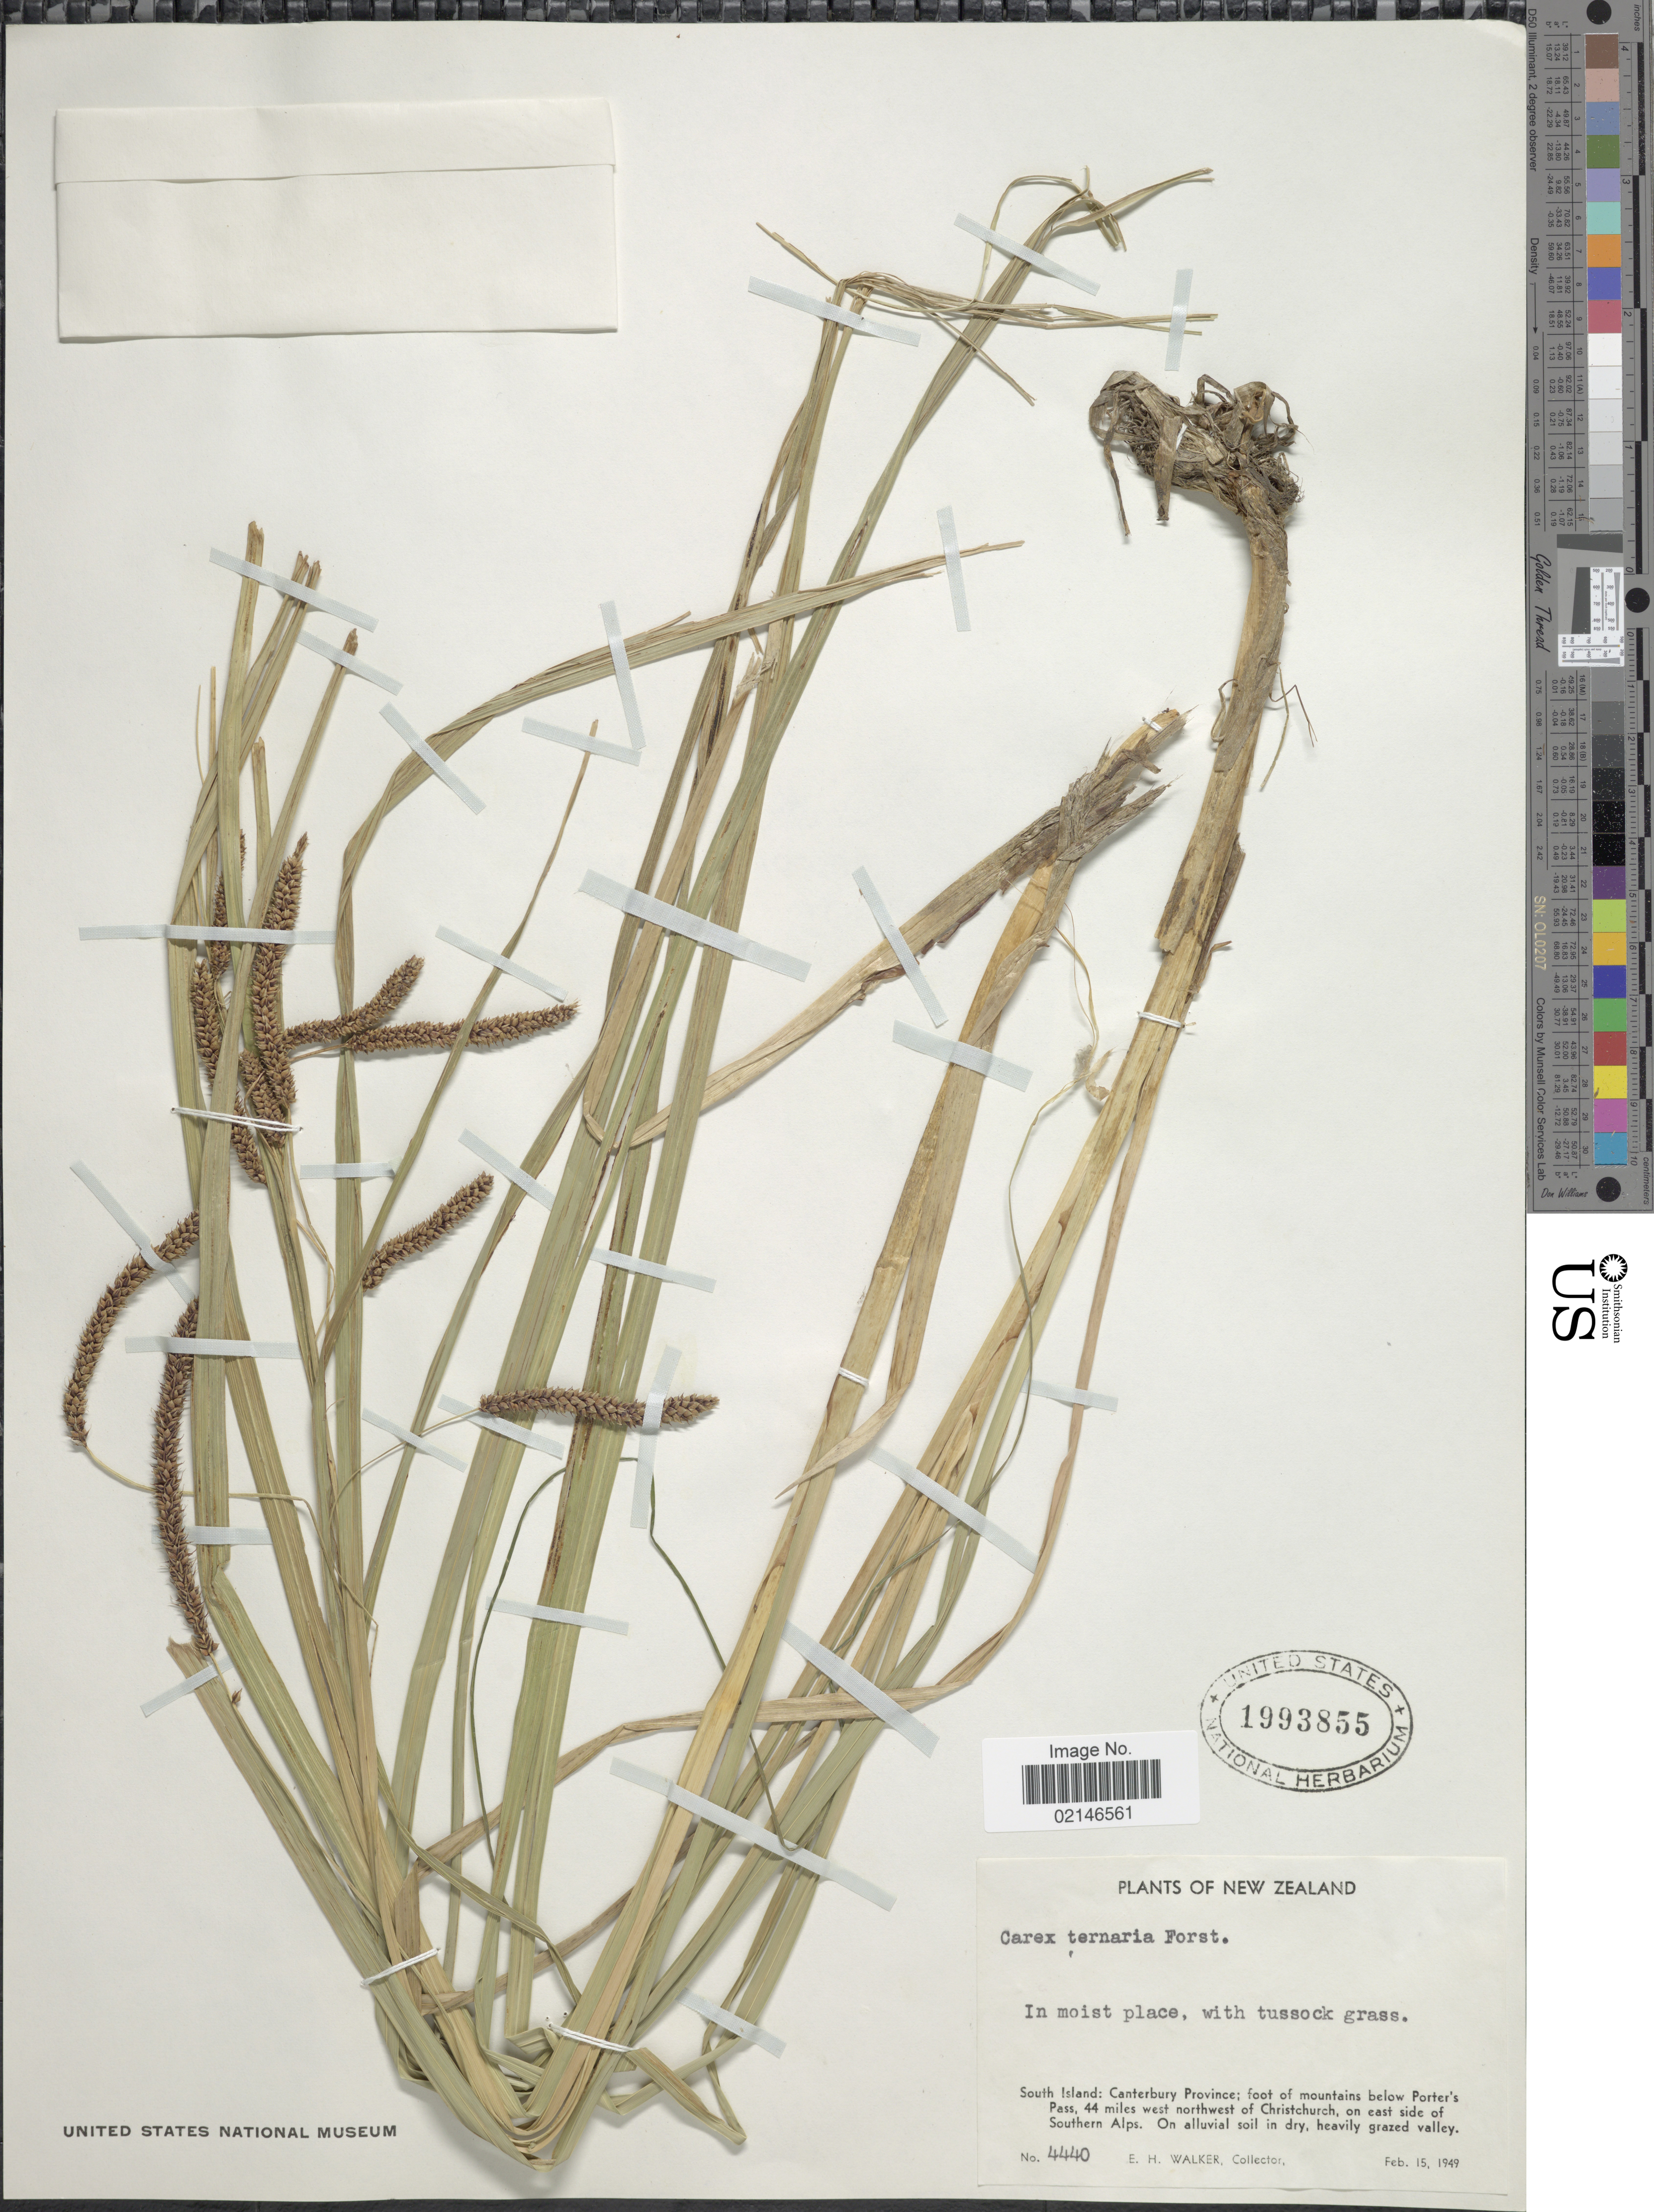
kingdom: Plantae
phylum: Tracheophyta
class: Liliopsida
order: Poales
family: Cyperaceae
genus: Carex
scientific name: Carex geminata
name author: Schkuhr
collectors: E. H. Walker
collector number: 4440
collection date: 1949-02-15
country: New Zealand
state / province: Canterbury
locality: South Island: foot of mountains below Porter's Pass, 44 miles west northwest of Christchurch, on east side of Southern Alps.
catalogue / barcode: US 1993855